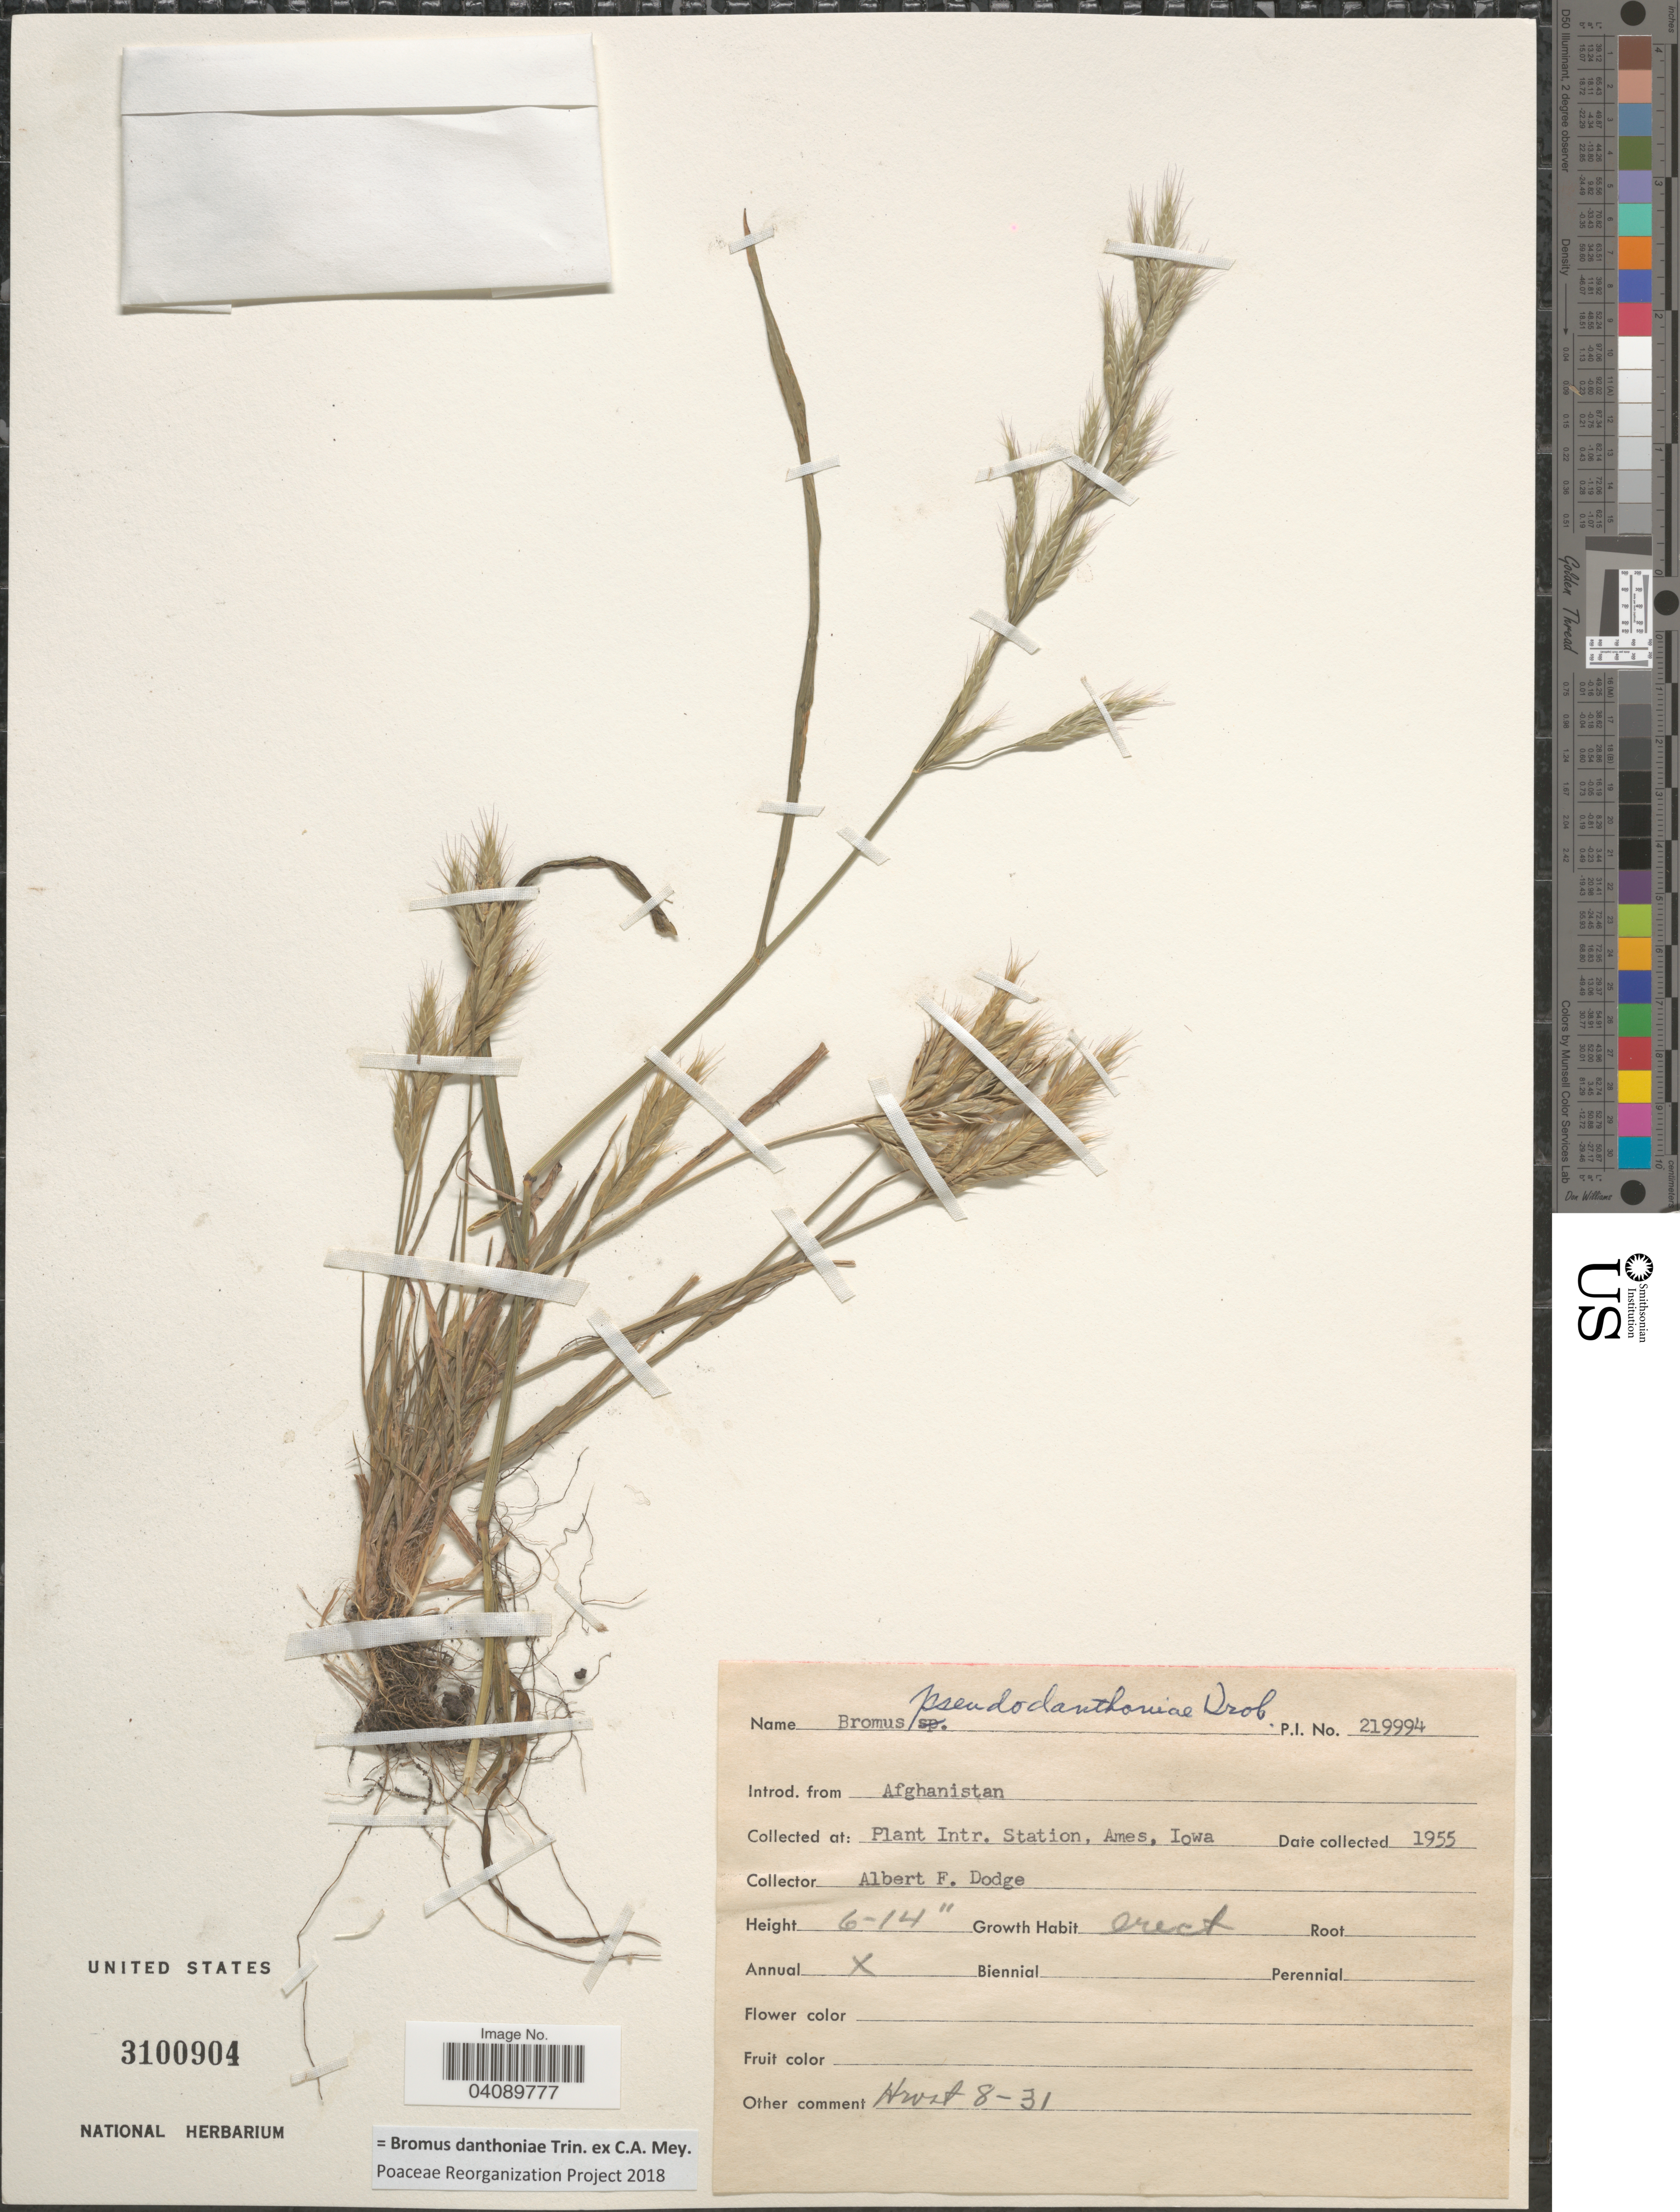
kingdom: Plantae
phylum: Tracheophyta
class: Liliopsida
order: Poales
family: Poaceae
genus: Bromus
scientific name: Bromus danthoniae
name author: Trin. ex C.A. Mey.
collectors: A. Dodge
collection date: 1955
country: United States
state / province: Iowa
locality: Plant. Intr. Station, Ames.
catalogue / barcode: US 3100904